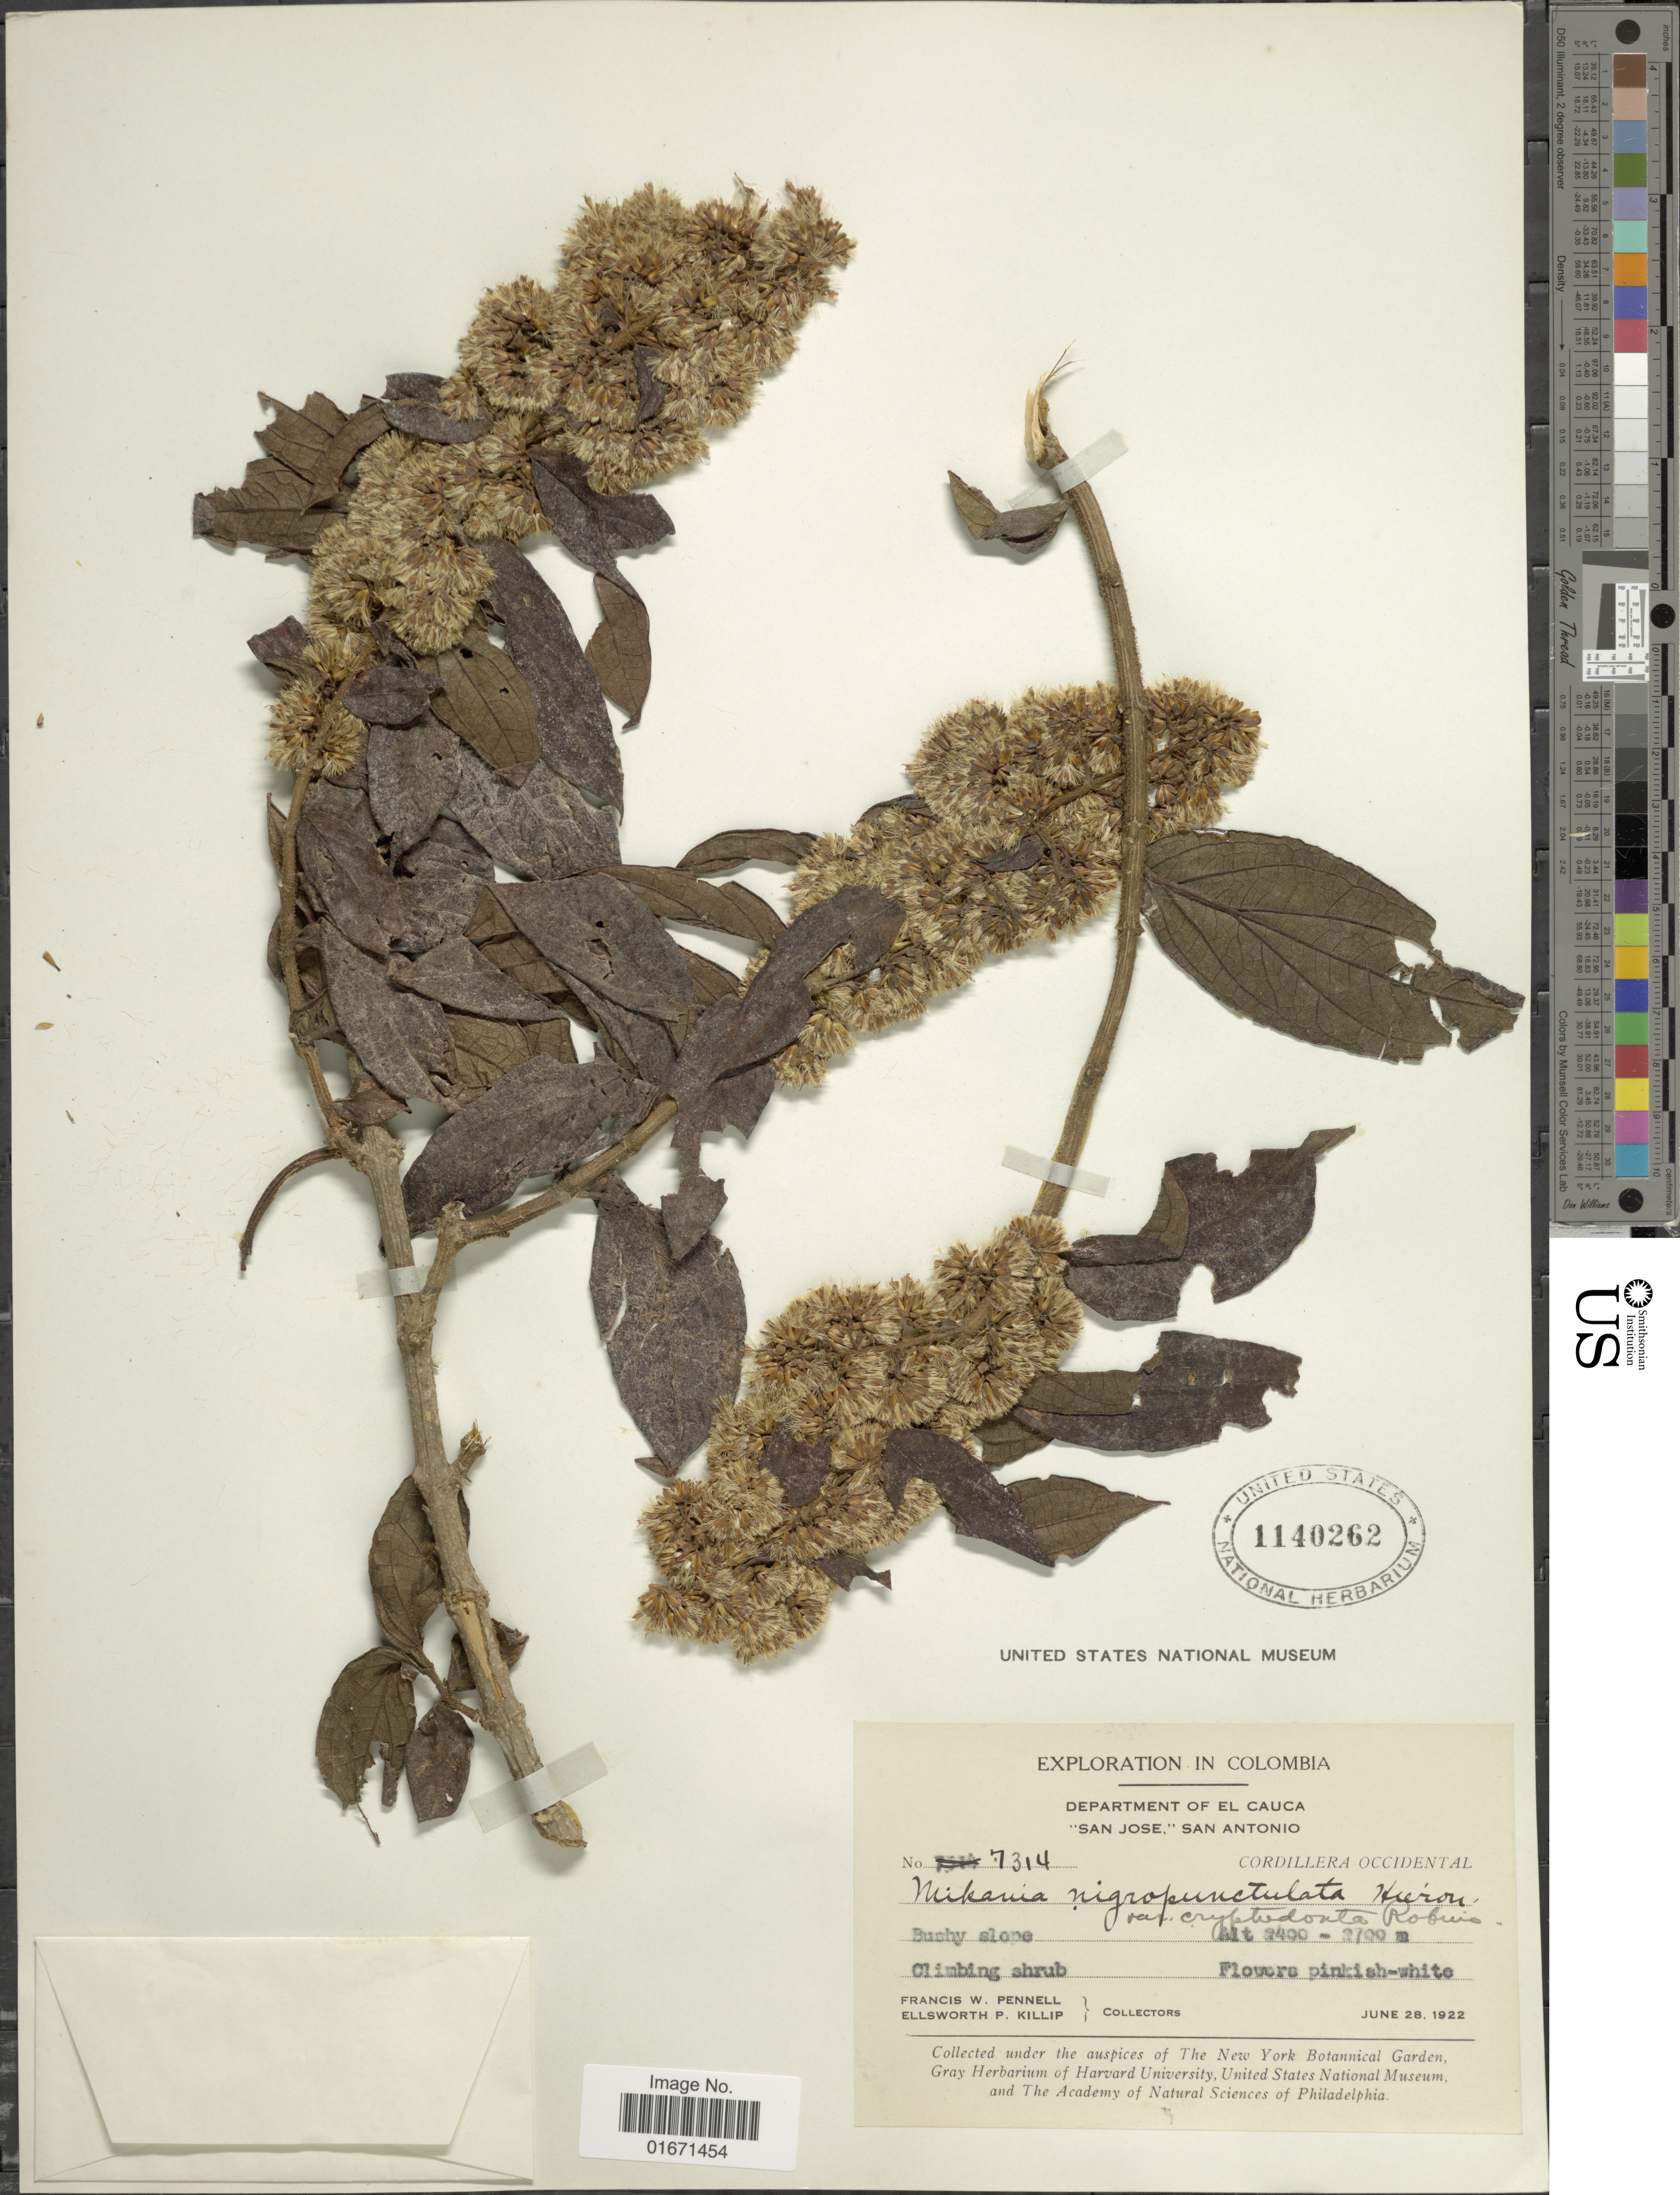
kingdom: Plantae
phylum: Tracheophyta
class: Magnoliopsida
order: Asterales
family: Asteraceae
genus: Mikania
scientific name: Mikania nigropunctulata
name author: Hieron.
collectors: F. W. Pennell & E. P. Killip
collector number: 7314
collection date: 1922-06-28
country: Colombia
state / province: Cauca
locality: Department of El Cauca. "San Jose", San Antonio. Cordillera Occidental. Bushy slope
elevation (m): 2400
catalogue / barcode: US 1140262